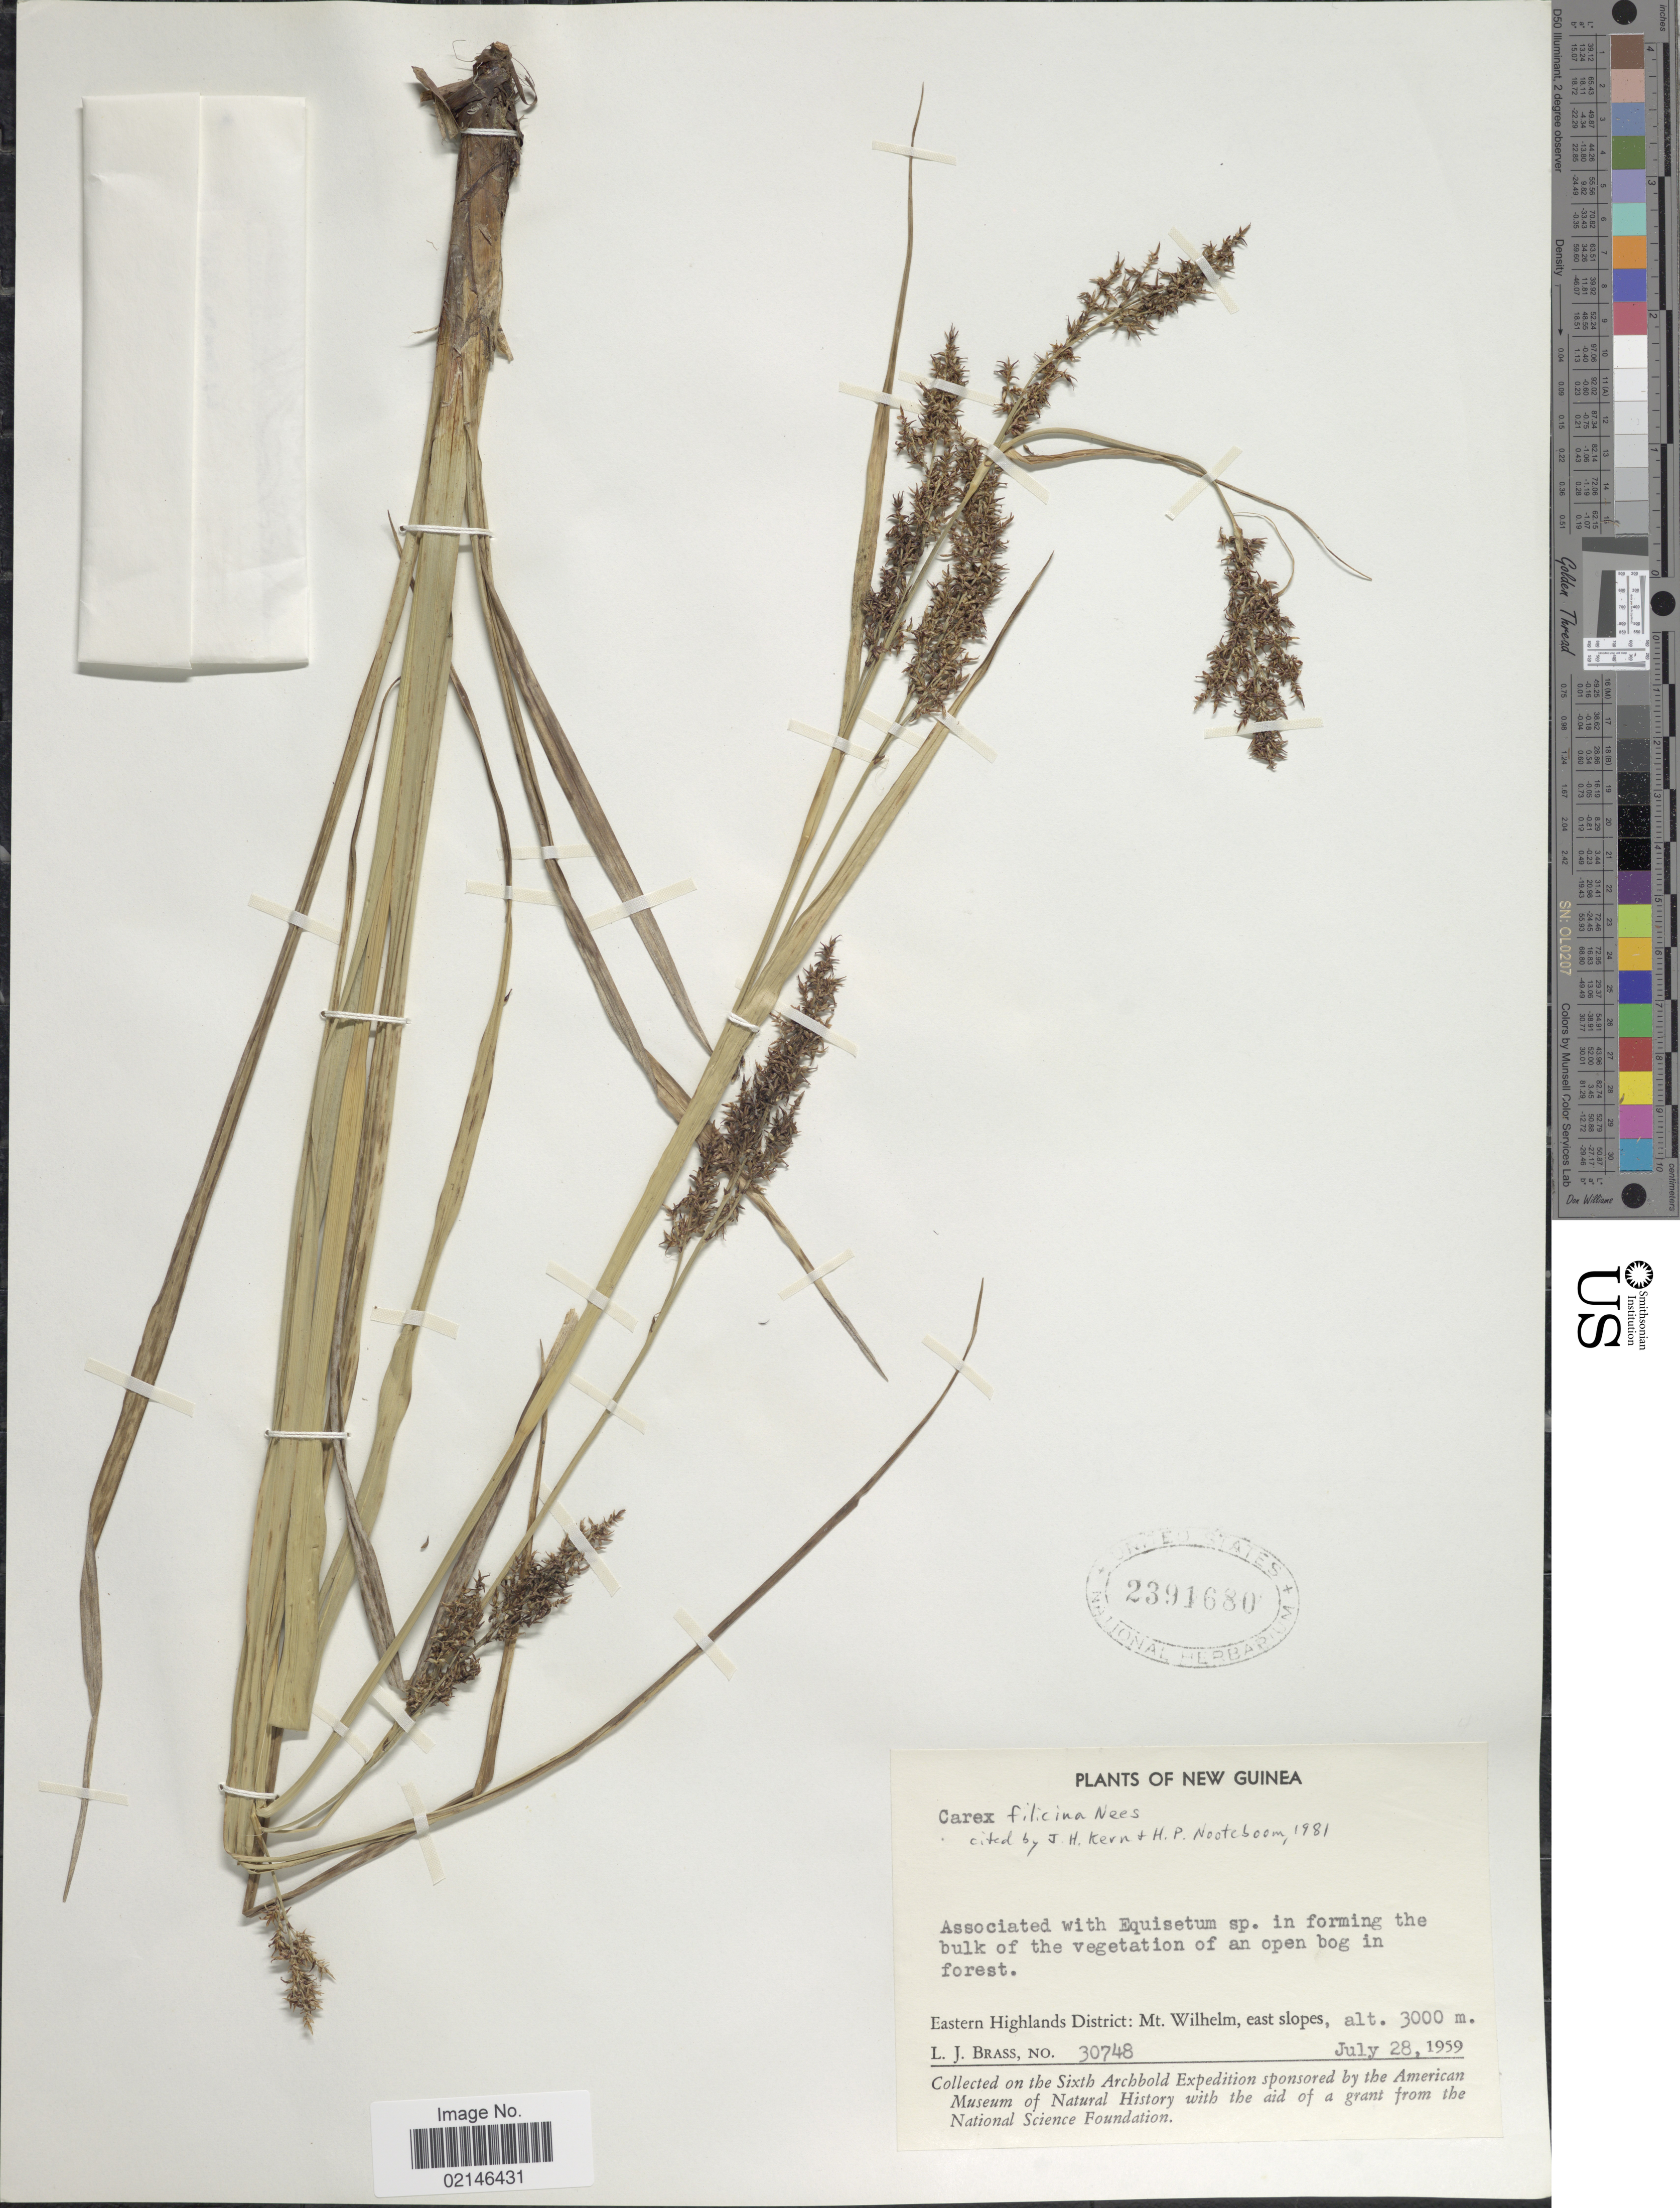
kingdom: Plantae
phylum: Tracheophyta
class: Liliopsida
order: Poales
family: Cyperaceae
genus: Carex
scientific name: Carex filicina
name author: Nees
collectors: L. J. Brass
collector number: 30748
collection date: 1959-07-28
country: Papua New Guinea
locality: New Guinea, Eastern Highlands District: Mt. Wilhelm, east slopes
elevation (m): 3000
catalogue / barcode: US 2391680